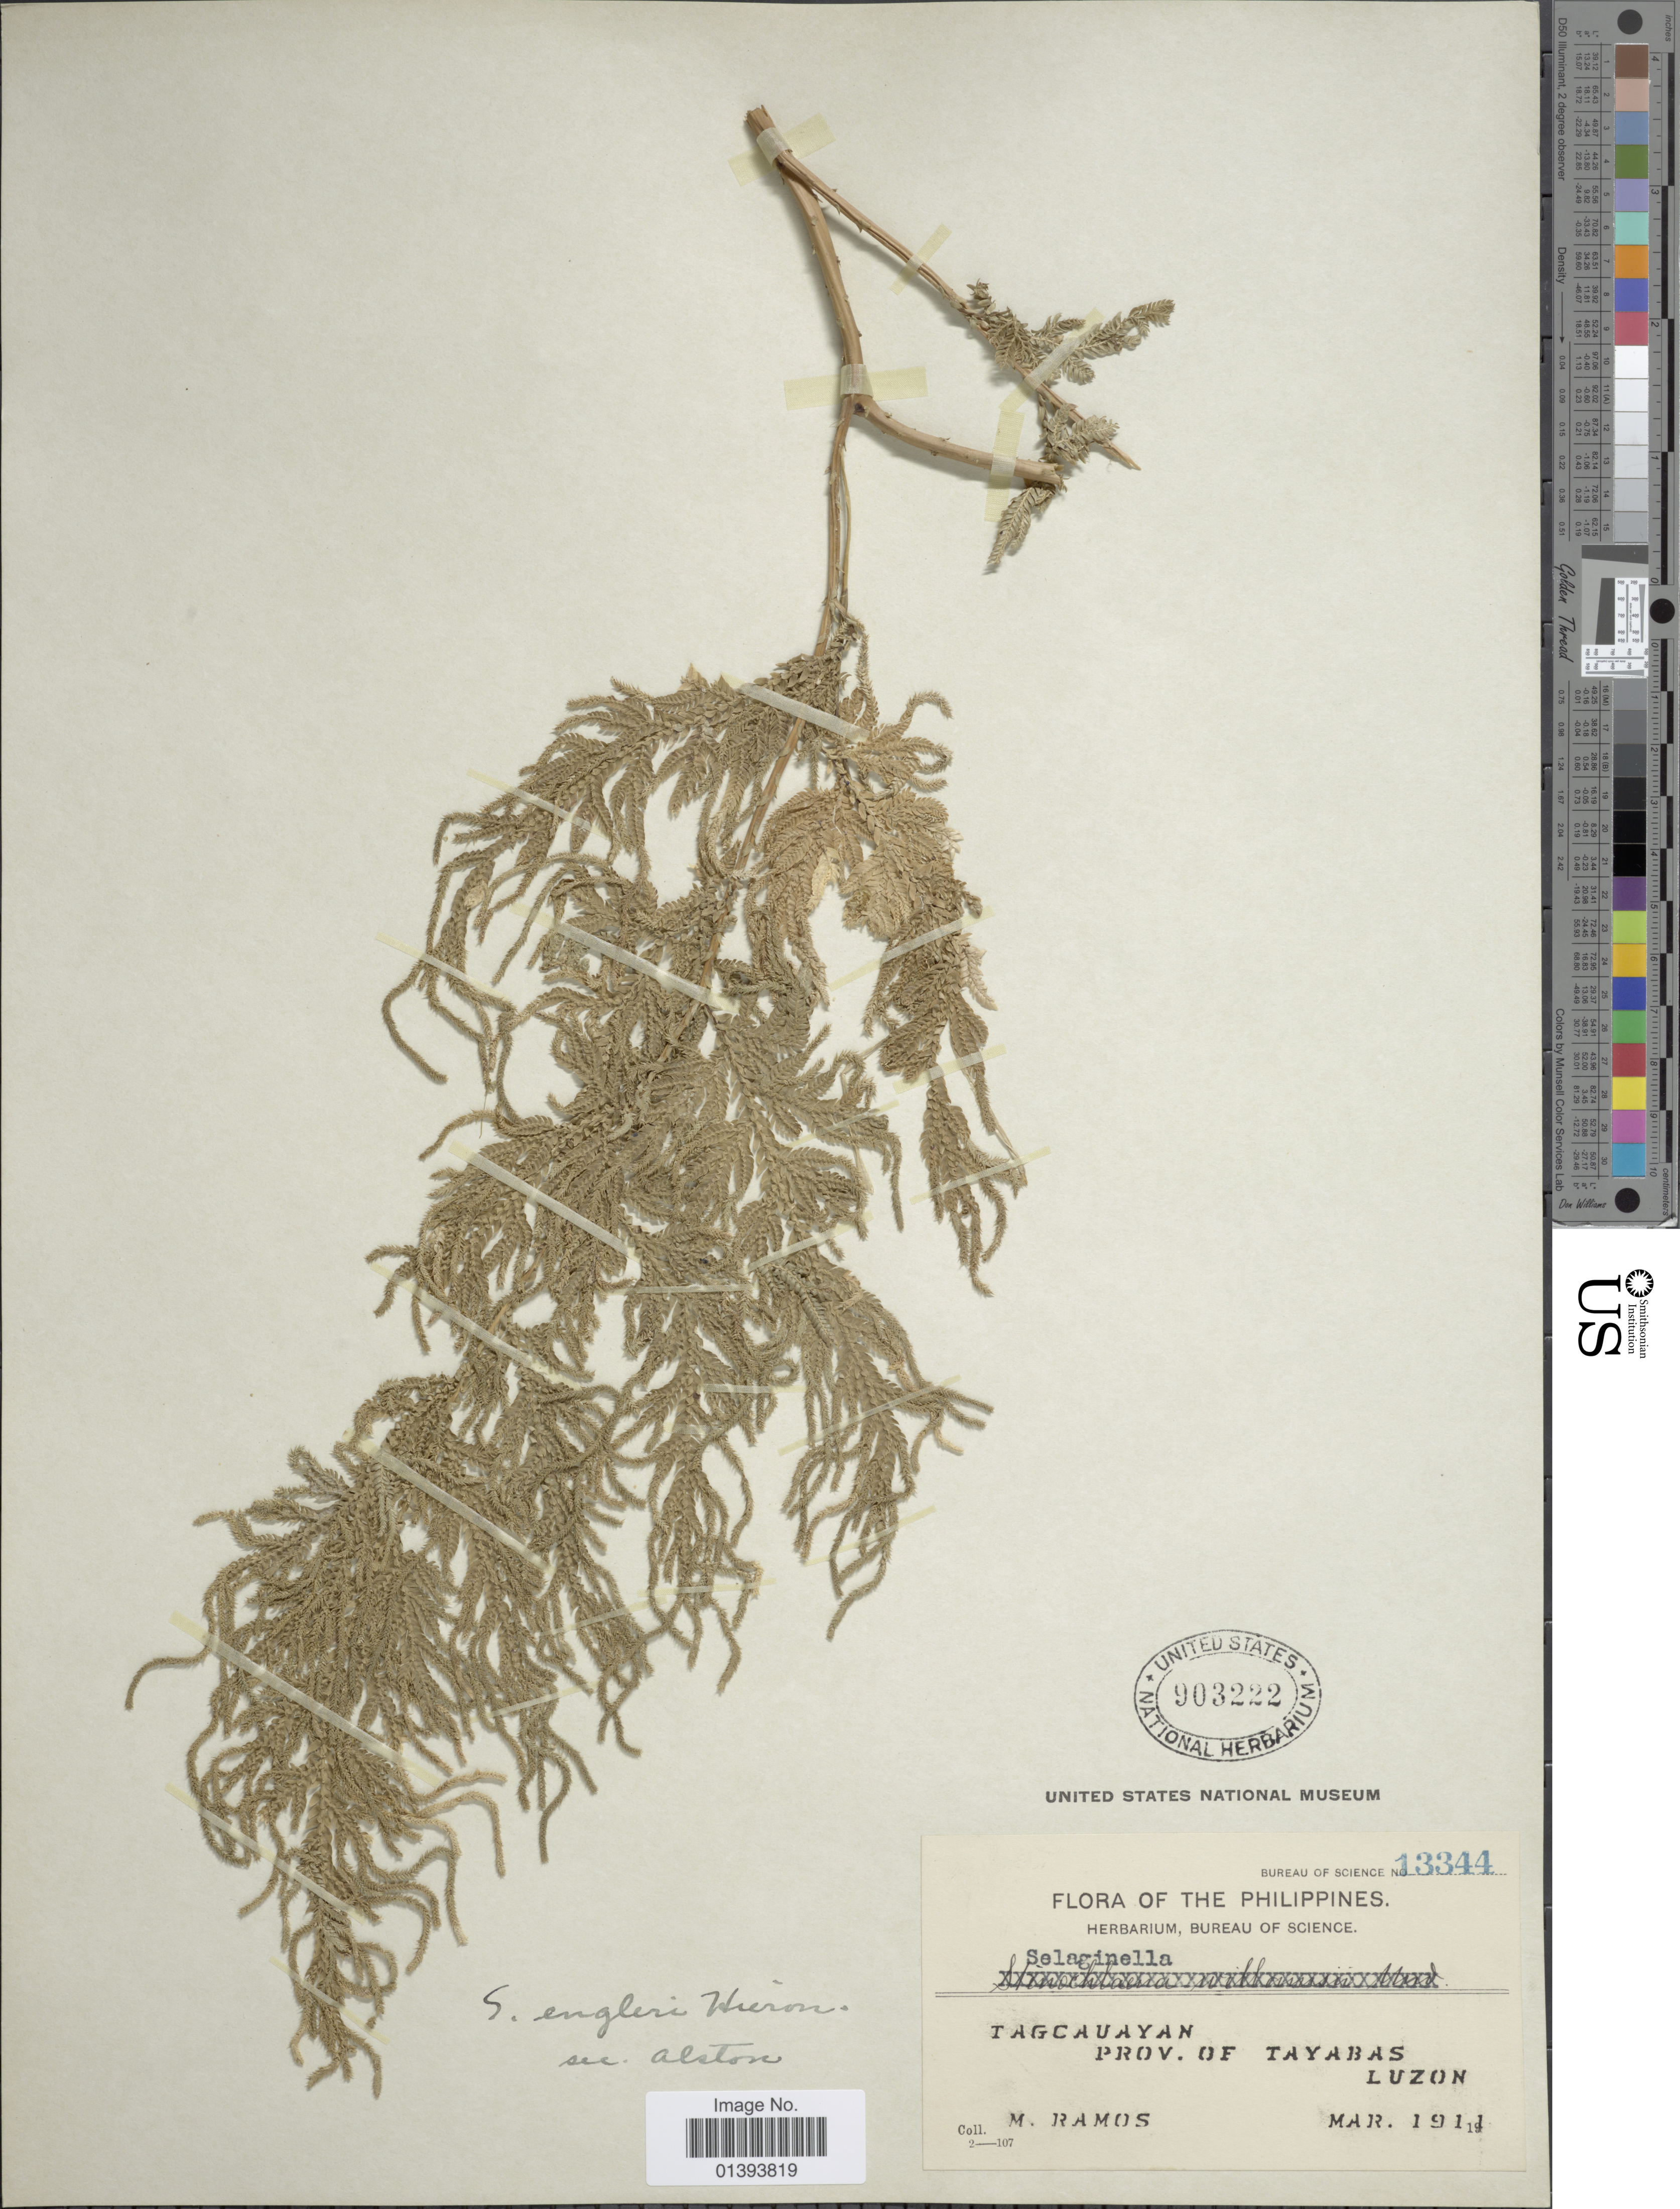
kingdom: Plantae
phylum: Tracheophyta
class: Lycopodiopsida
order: Selaginellales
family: Selaginellaceae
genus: Selaginella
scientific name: Selaginella engleri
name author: Hieron.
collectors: M. Ramos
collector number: Bureau of Science 13344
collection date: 1911-03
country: Philippines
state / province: Central Luzon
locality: Tagcauayan, prov. of Tayabas, Luzon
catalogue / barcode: US 903222